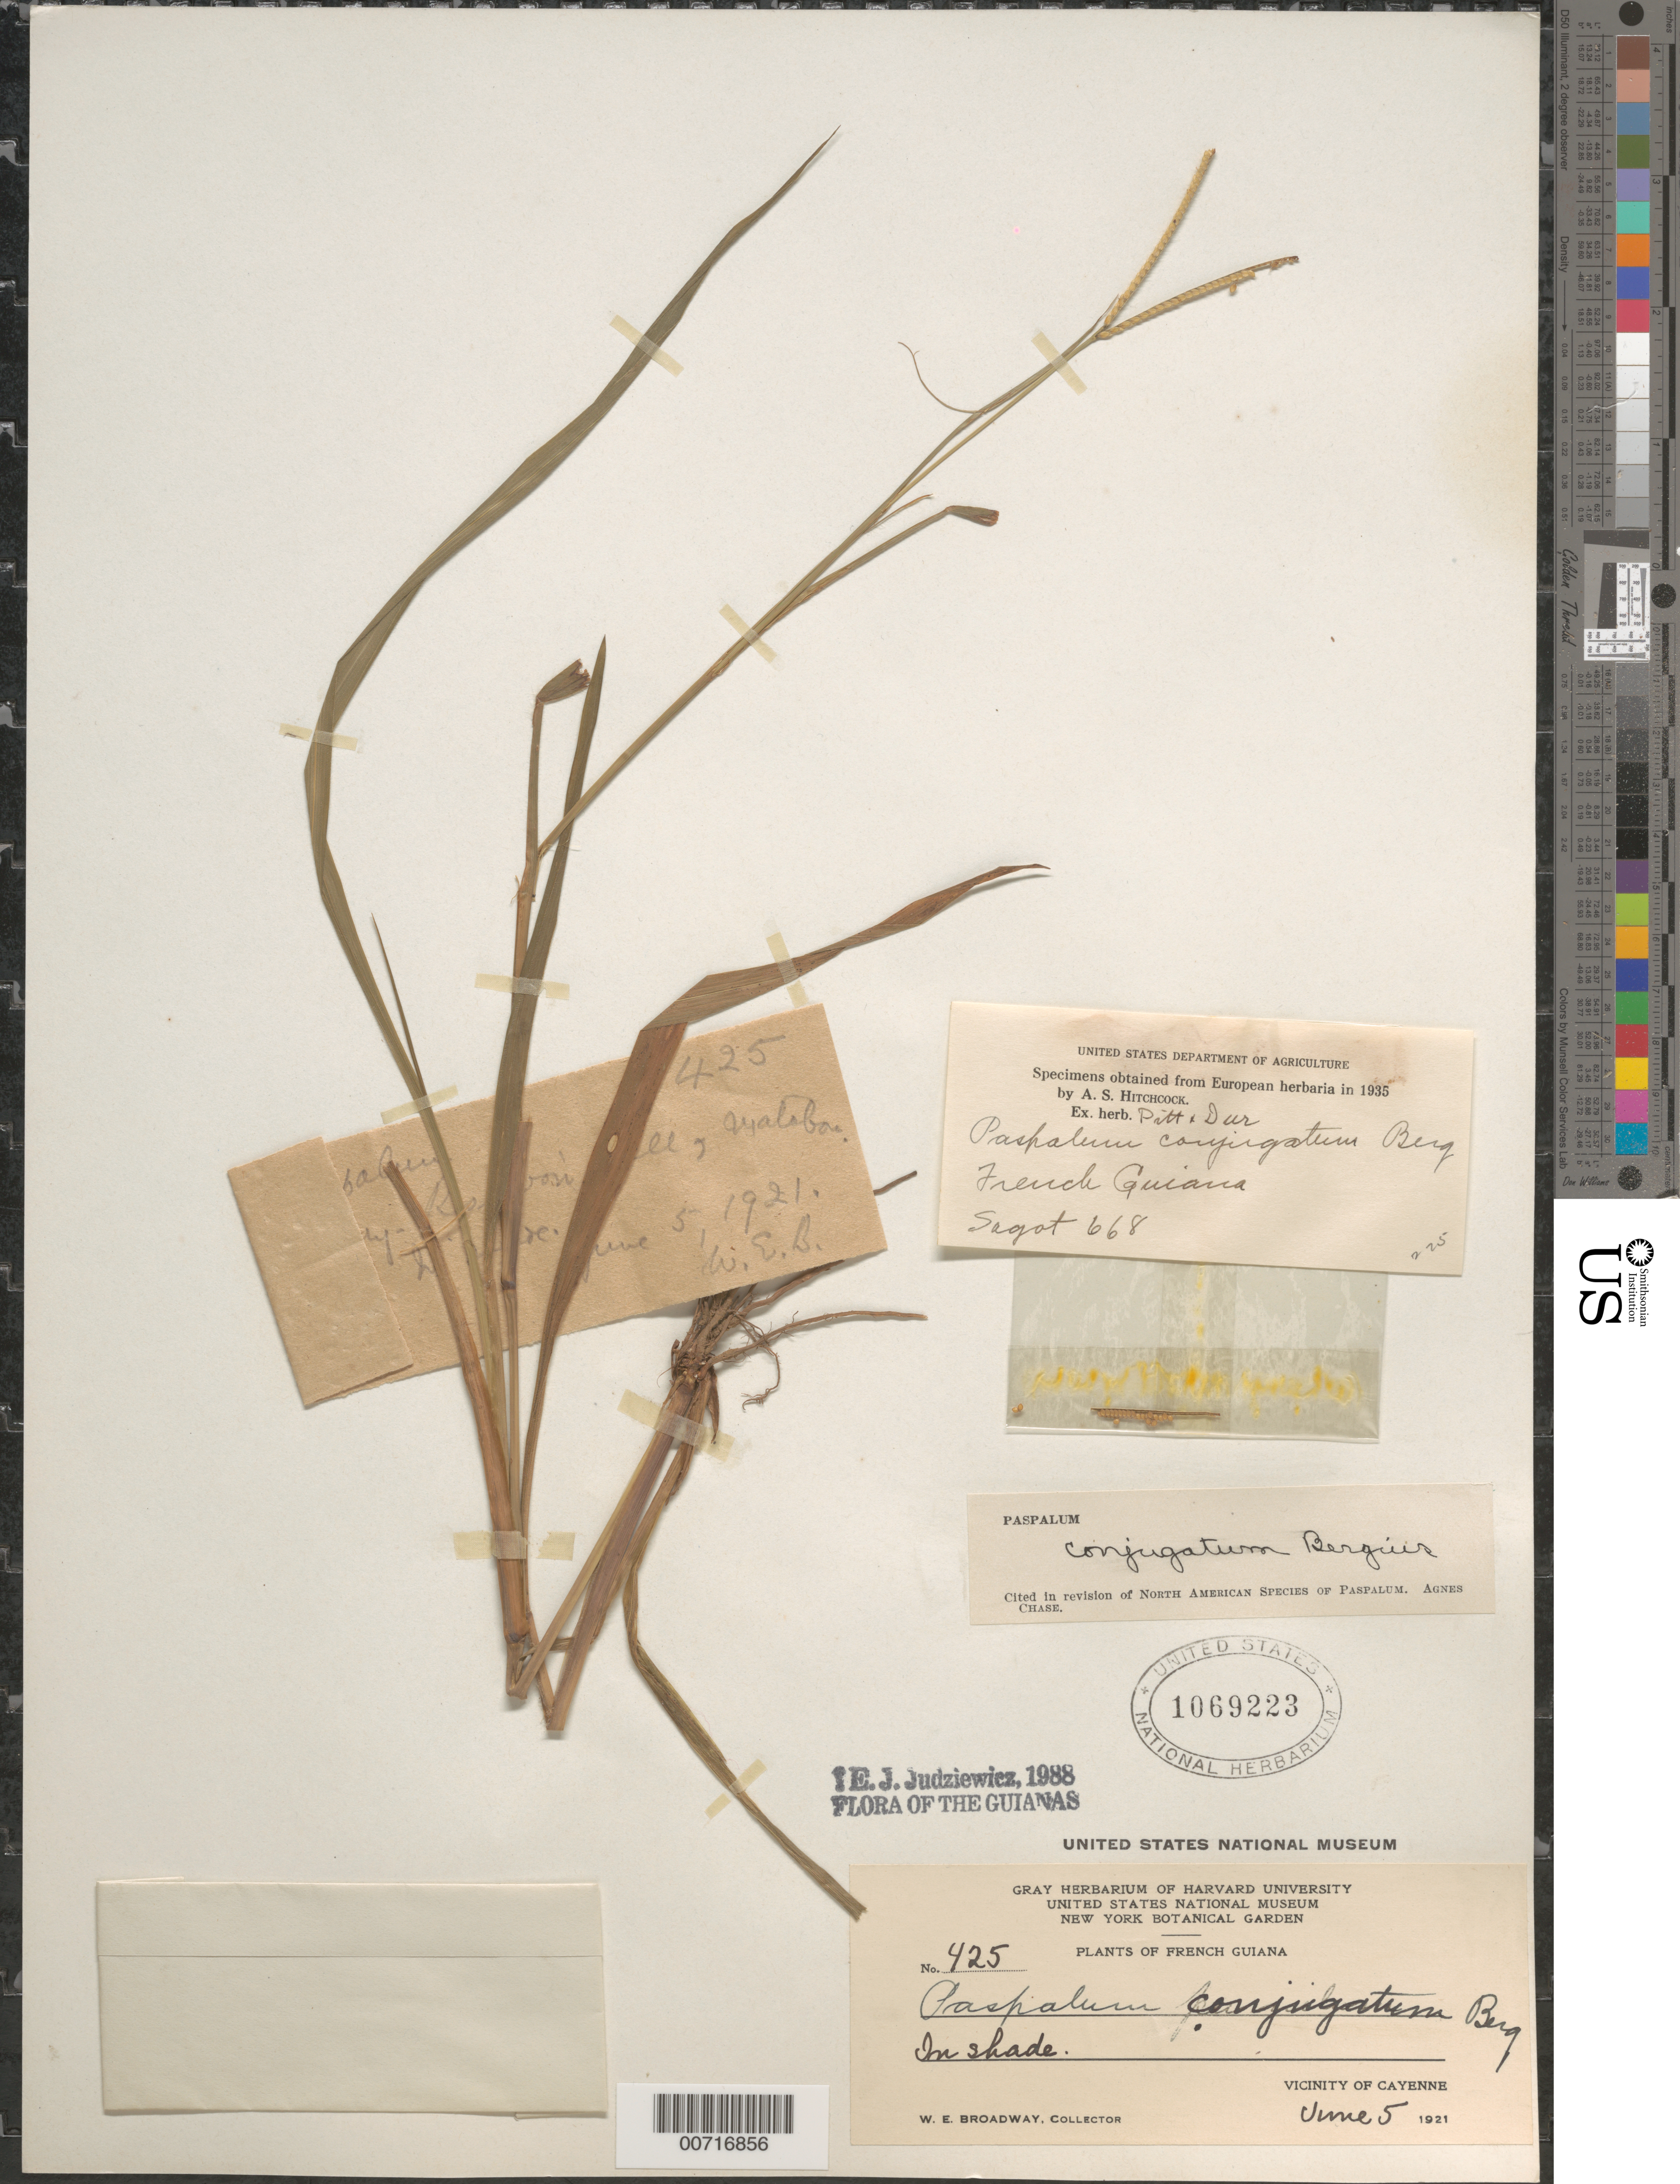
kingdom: Plantae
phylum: Tracheophyta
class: Liliopsida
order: Poales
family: Poaceae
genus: Paspalum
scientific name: Paspalum conjugatum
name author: P.J. Bergius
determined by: Judziewicz, E. J.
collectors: W. E. Broadway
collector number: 425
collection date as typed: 5-Jun-21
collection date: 1921-06-05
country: French Guiana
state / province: Cayenne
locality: Cayenne, vic.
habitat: In shade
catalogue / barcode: US 1069223